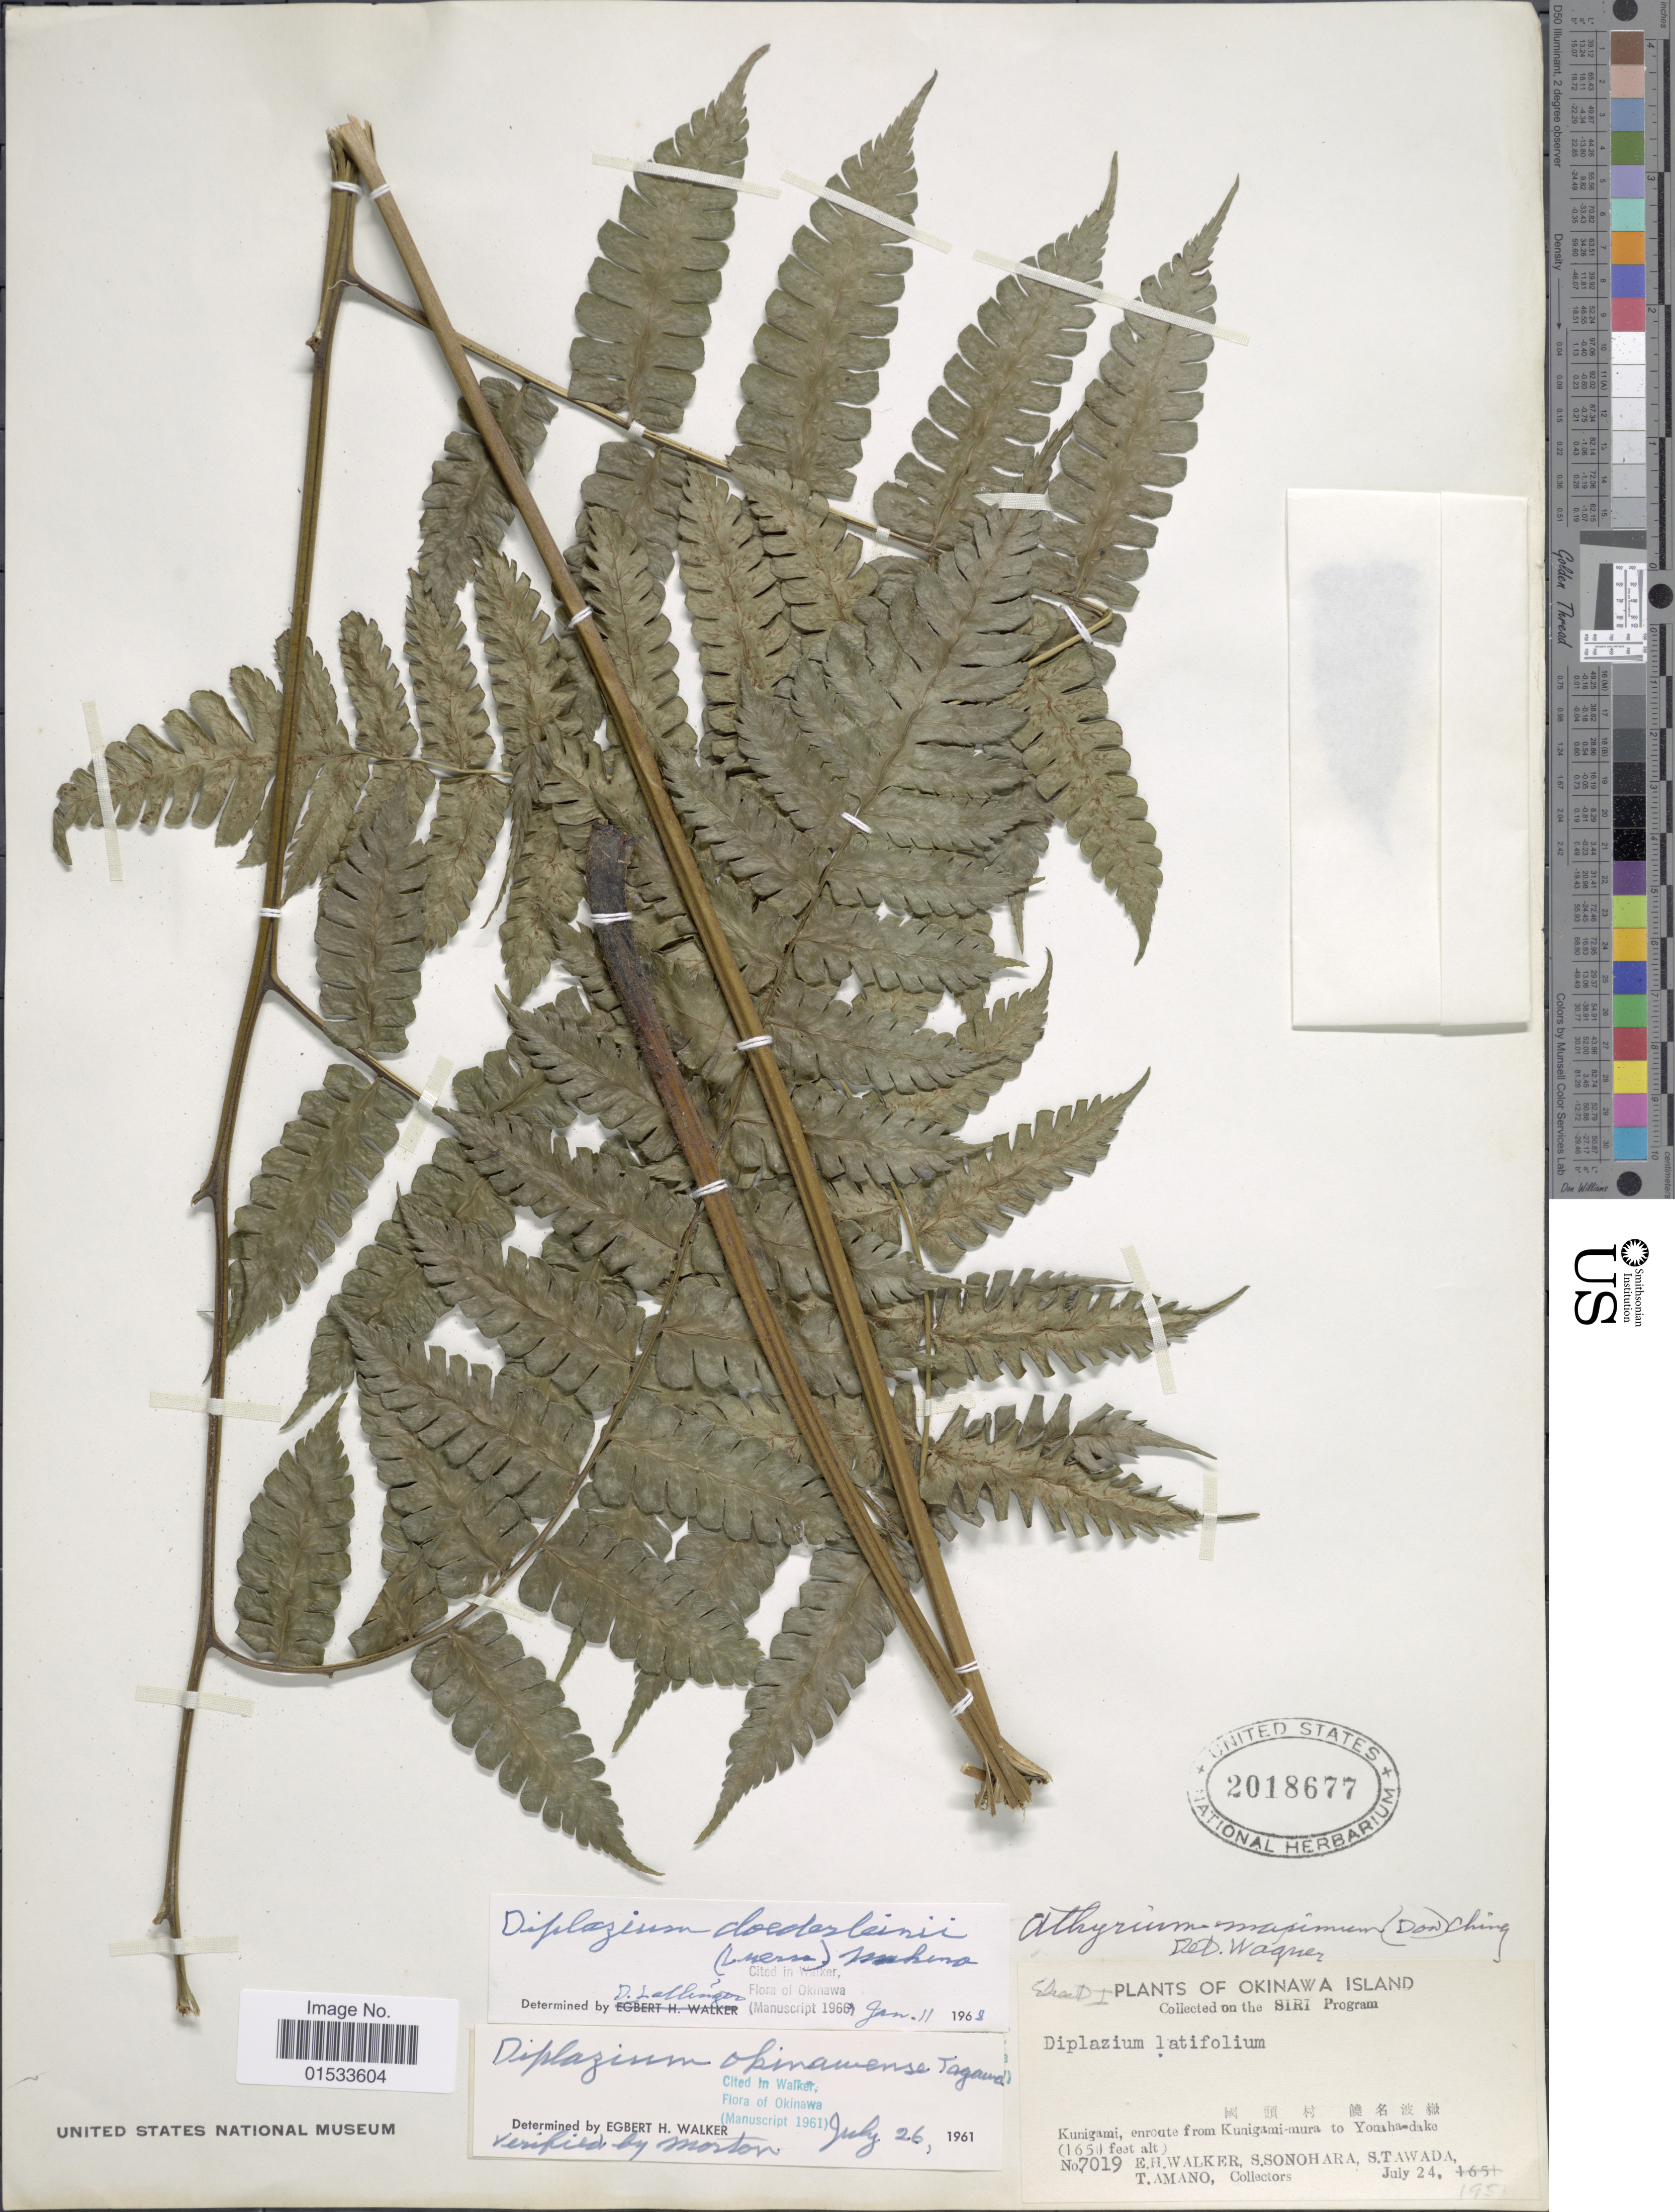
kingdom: Plantae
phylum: Tracheophyta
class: Polypodiopsida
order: Polypodiales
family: Athyriaceae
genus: Diplazium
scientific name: Diplazium doederleinii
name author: (Luerss.) Makino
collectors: E. H. Walker, S. Sonohara, S. Tawada & T. Amano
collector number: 7019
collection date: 1952-07-24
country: Japan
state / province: Okinawa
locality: Kunigami, enroute from Kunimai- mura to Yonaha-dake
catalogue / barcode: US 2018677